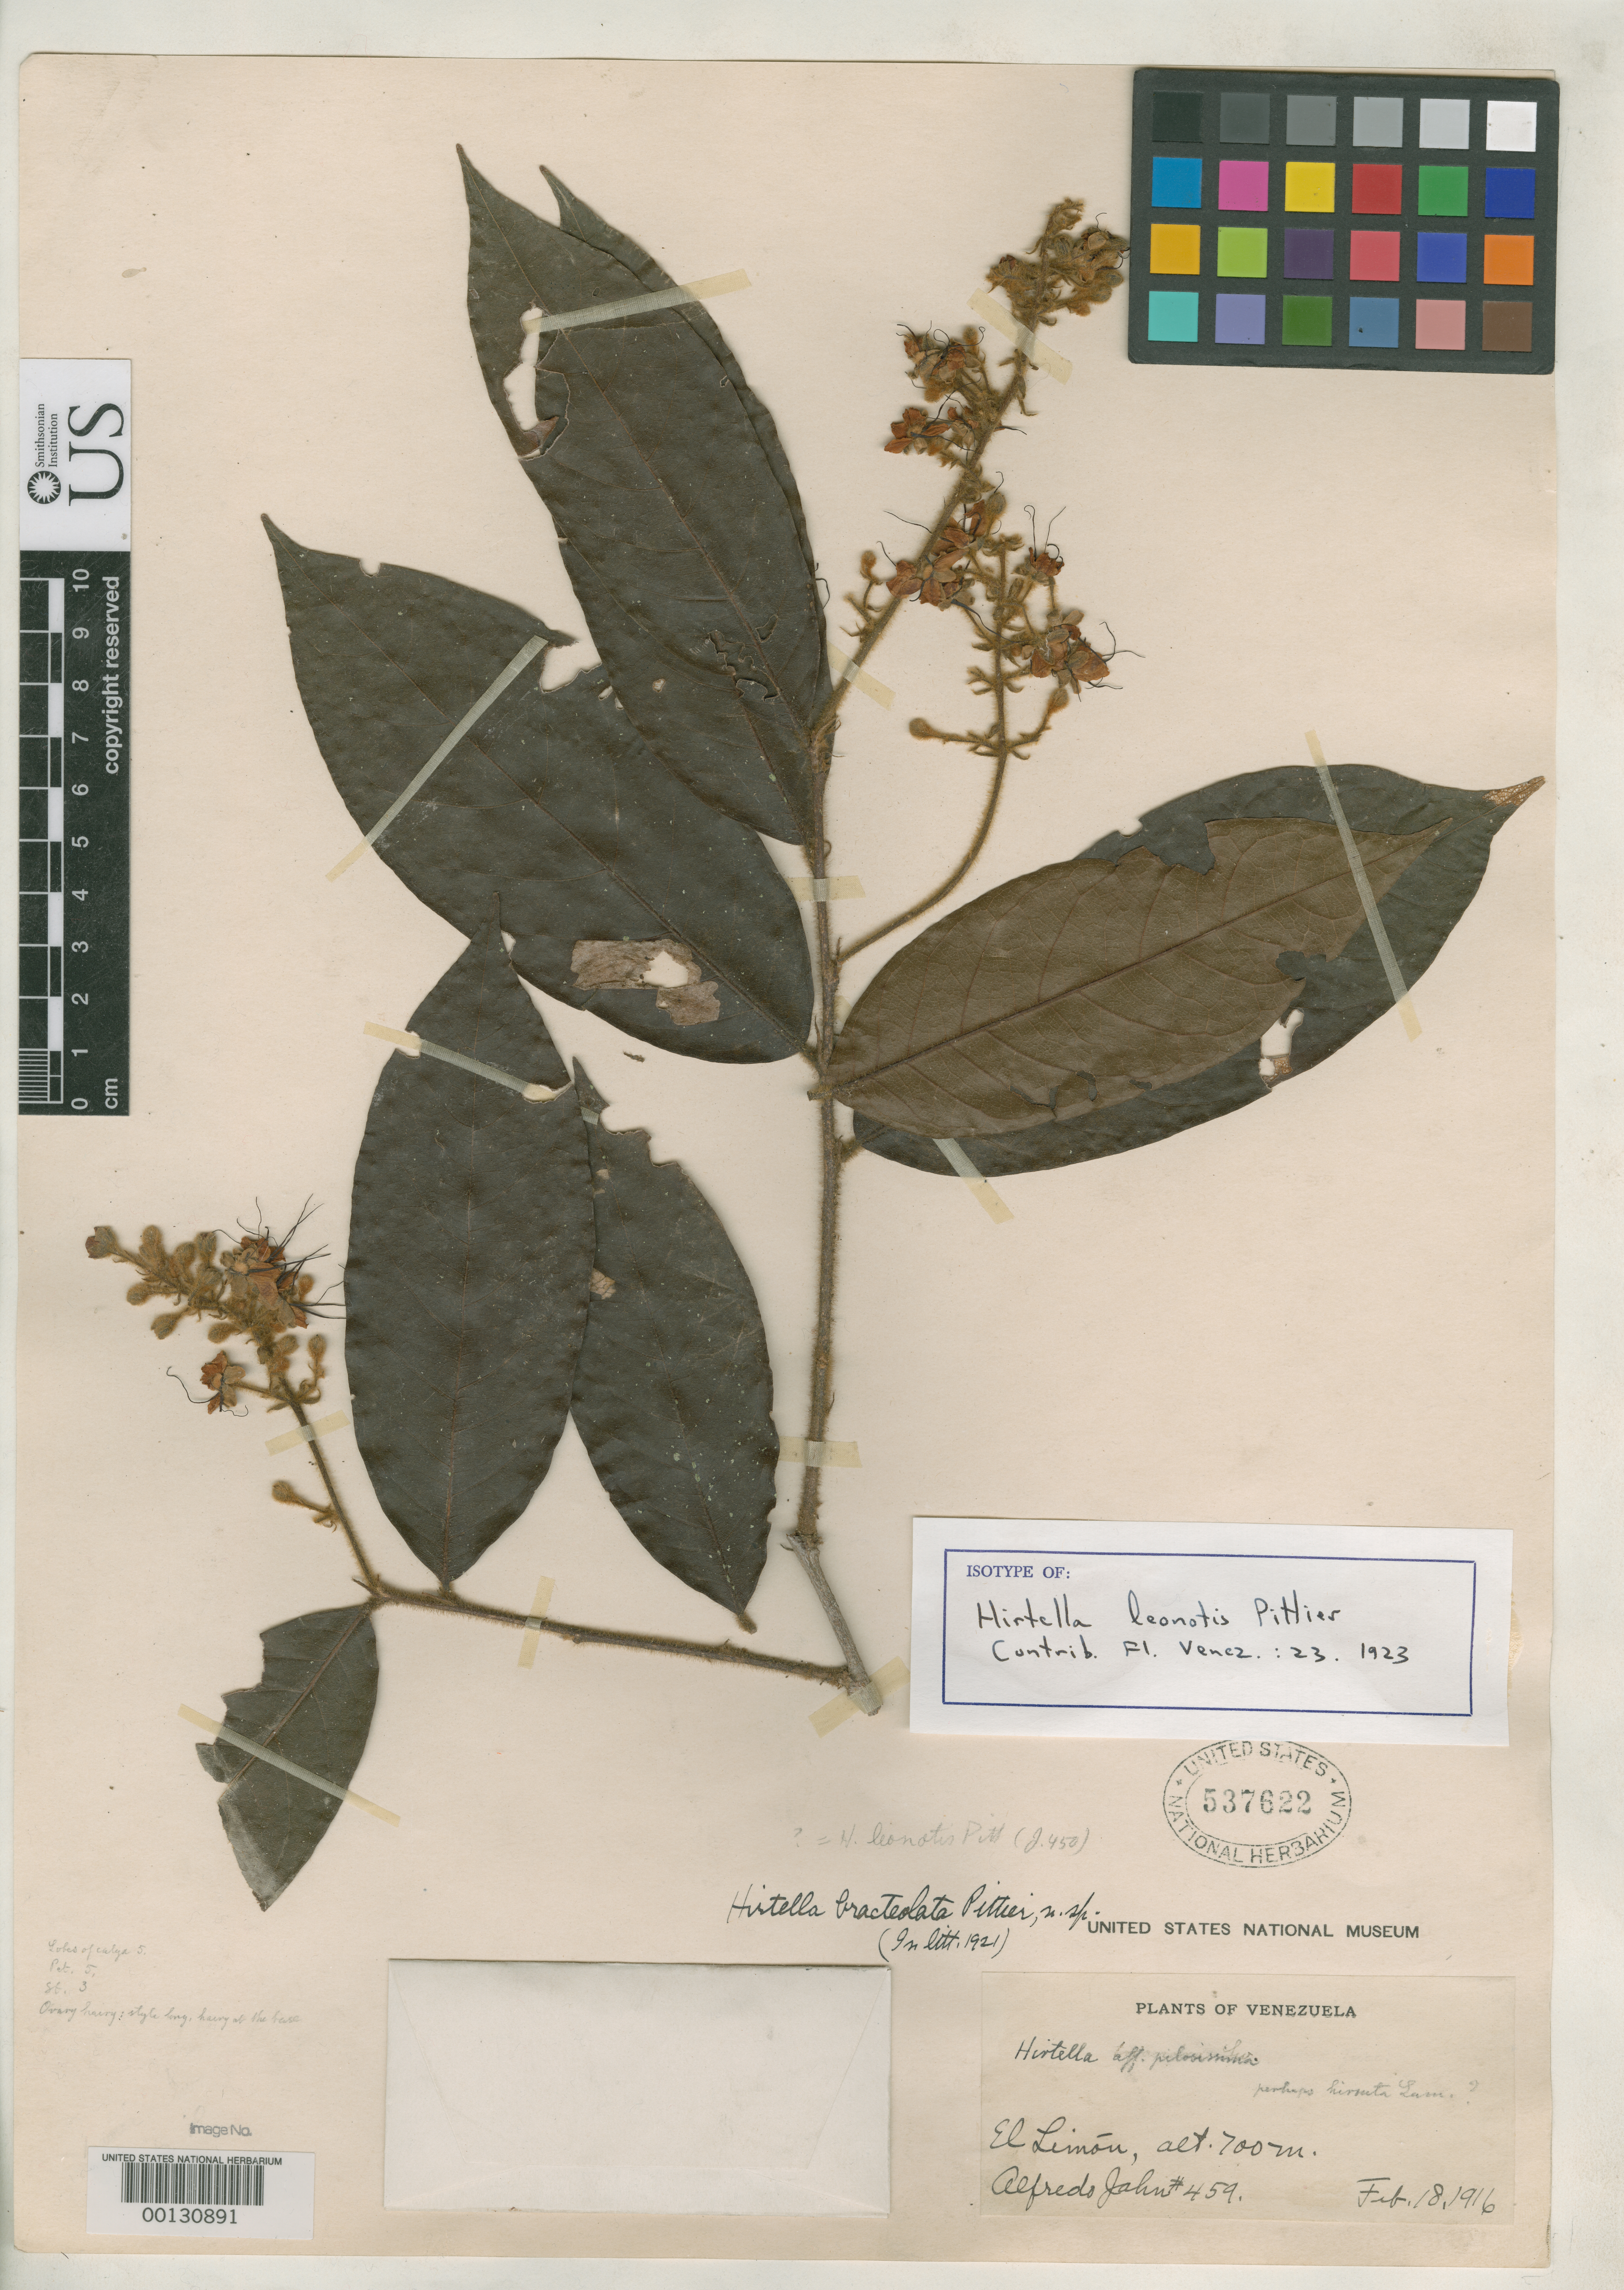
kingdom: Plantae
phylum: Tracheophyta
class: Magnoliopsida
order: Malpighiales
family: Chrysobalanaceae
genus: Hirtella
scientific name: Hirtella leonotis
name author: Pittier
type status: Isotype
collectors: A. Jahn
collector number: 459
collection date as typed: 18 Feb 1916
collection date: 1916-02-18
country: Venezuela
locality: El Limon.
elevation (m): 700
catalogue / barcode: US 537622